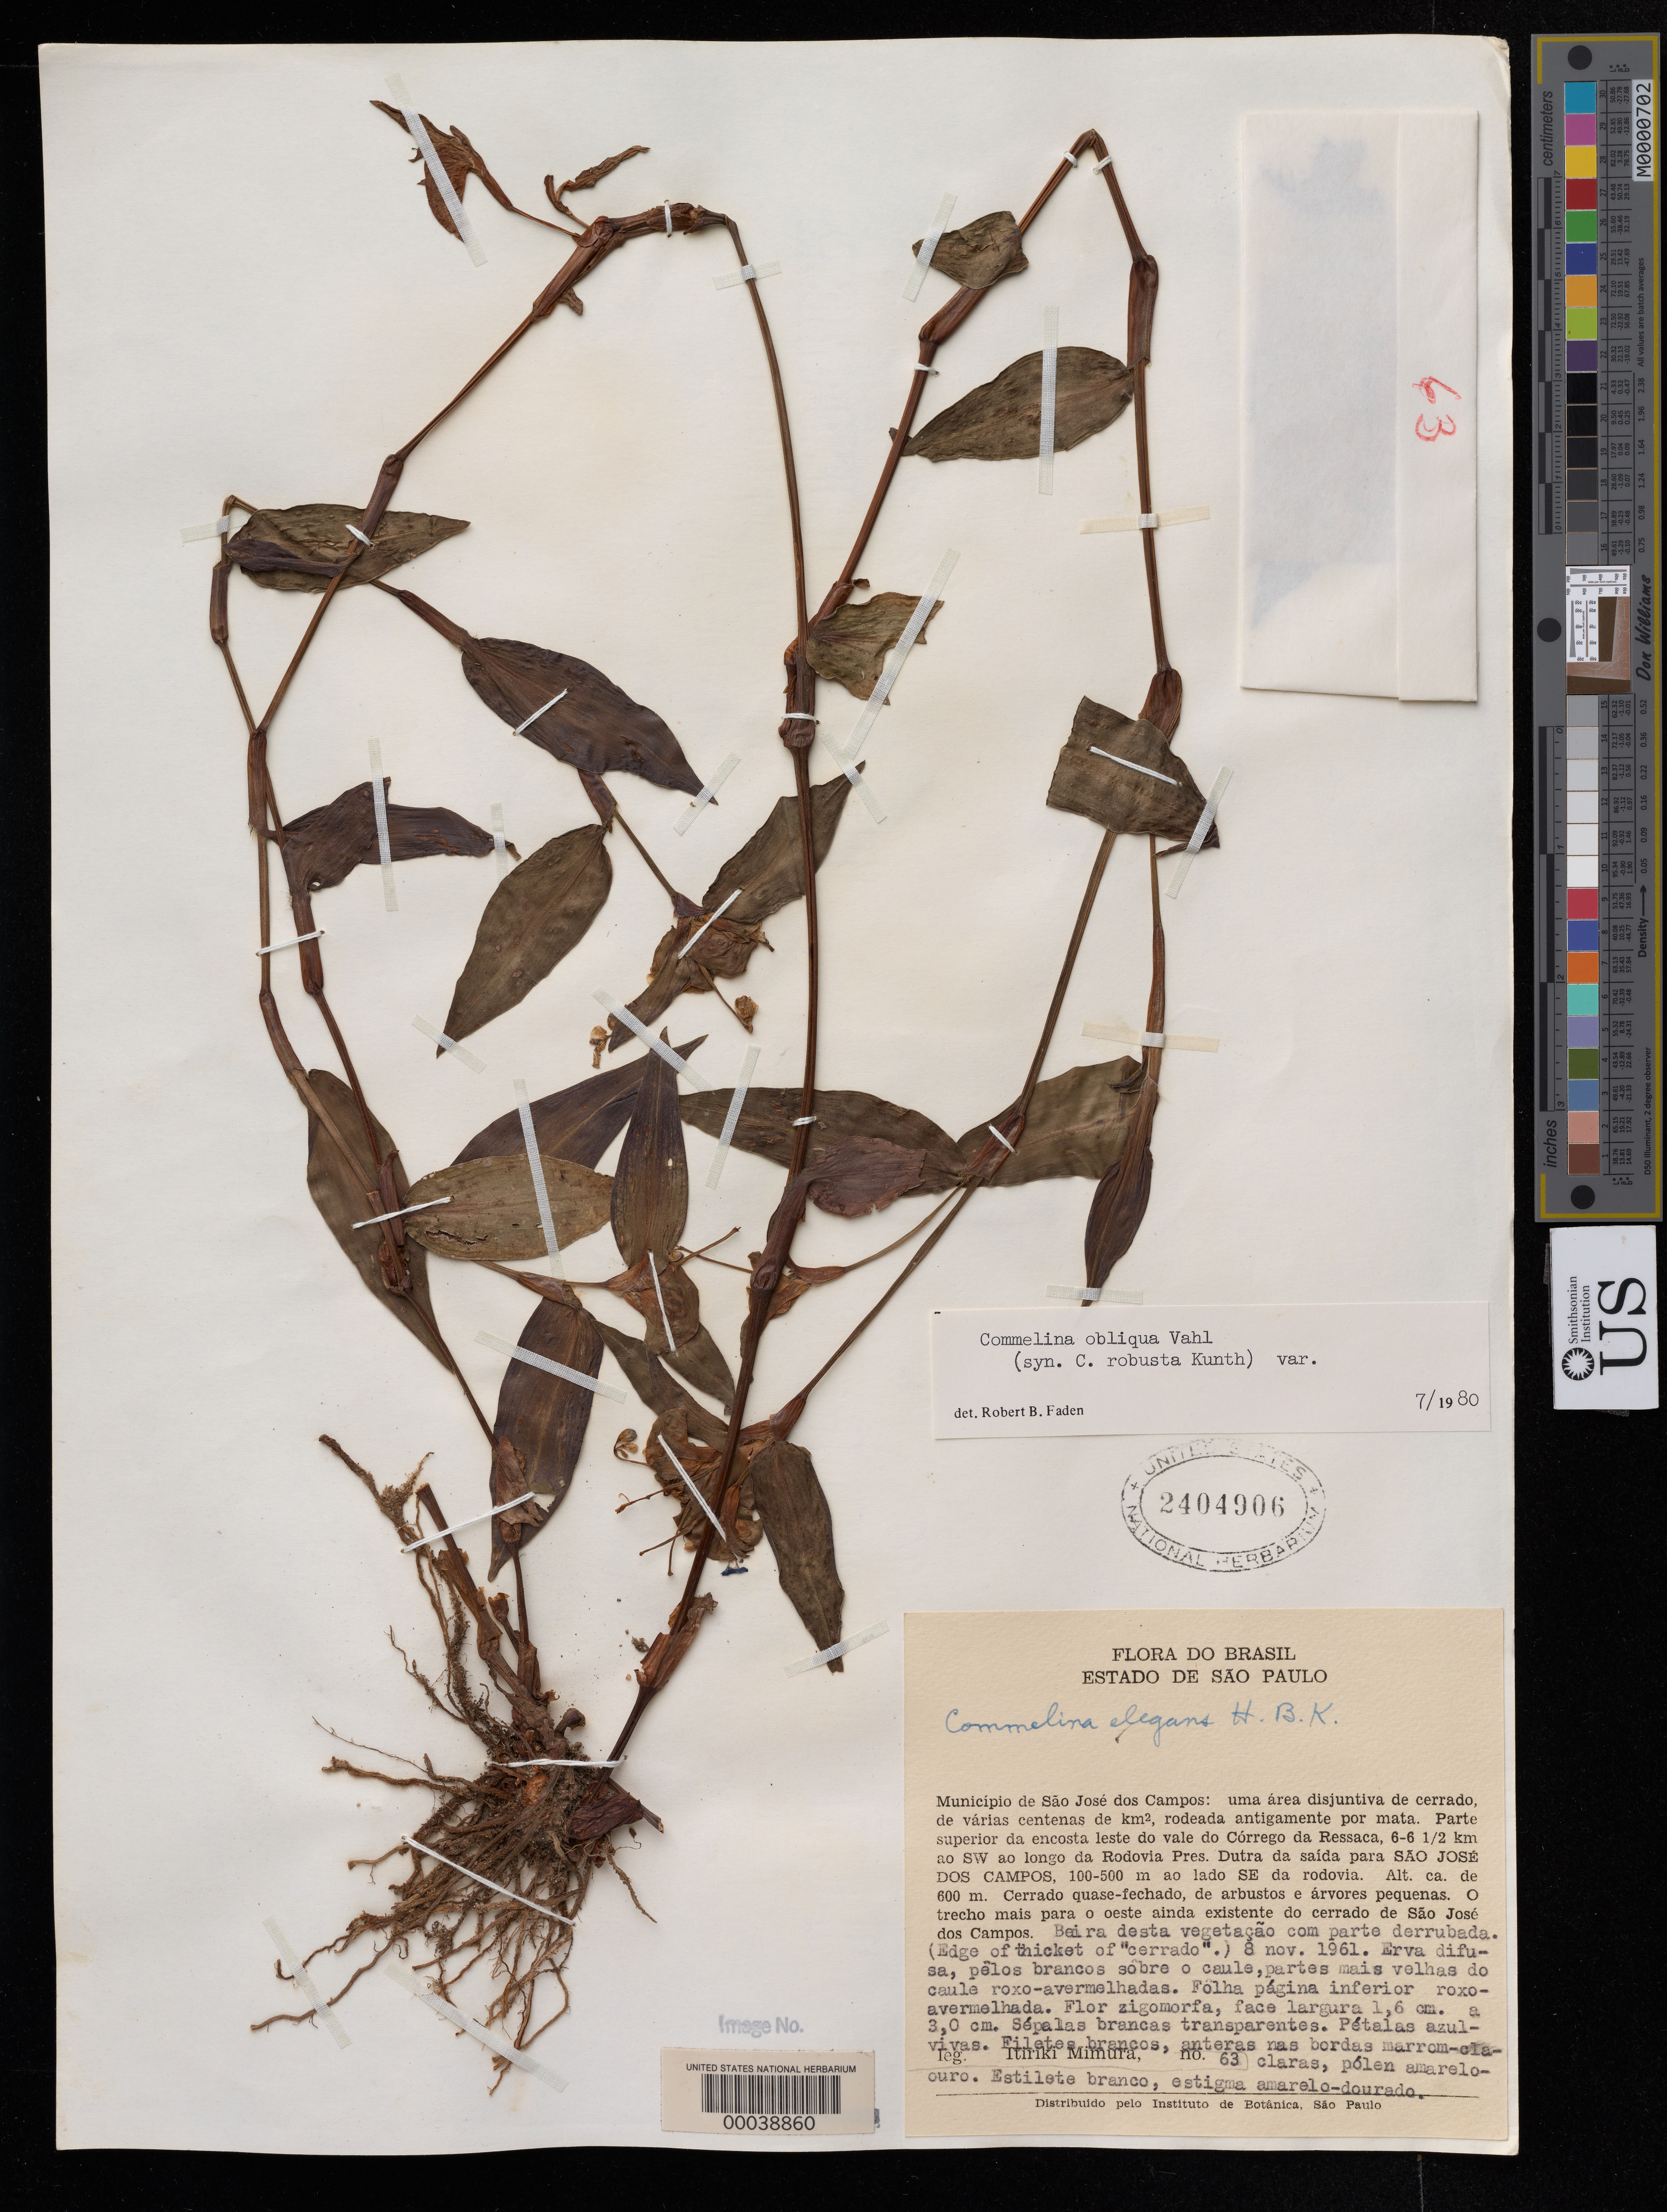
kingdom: Plantae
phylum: Tracheophyta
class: Liliopsida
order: Commelinales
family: Commelinaceae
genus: Commelina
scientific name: Commelina obliqua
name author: Vahl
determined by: Faden, Robert B., (US), Smithsonian Institution - National Museum of Natural History (UNITED STATES)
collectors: I. Mimura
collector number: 63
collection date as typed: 08 Nov 1961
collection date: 1961-11-08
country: Brazil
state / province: São Paulo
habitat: Edge of thicket, long shaded slope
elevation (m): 600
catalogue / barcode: US 2404906